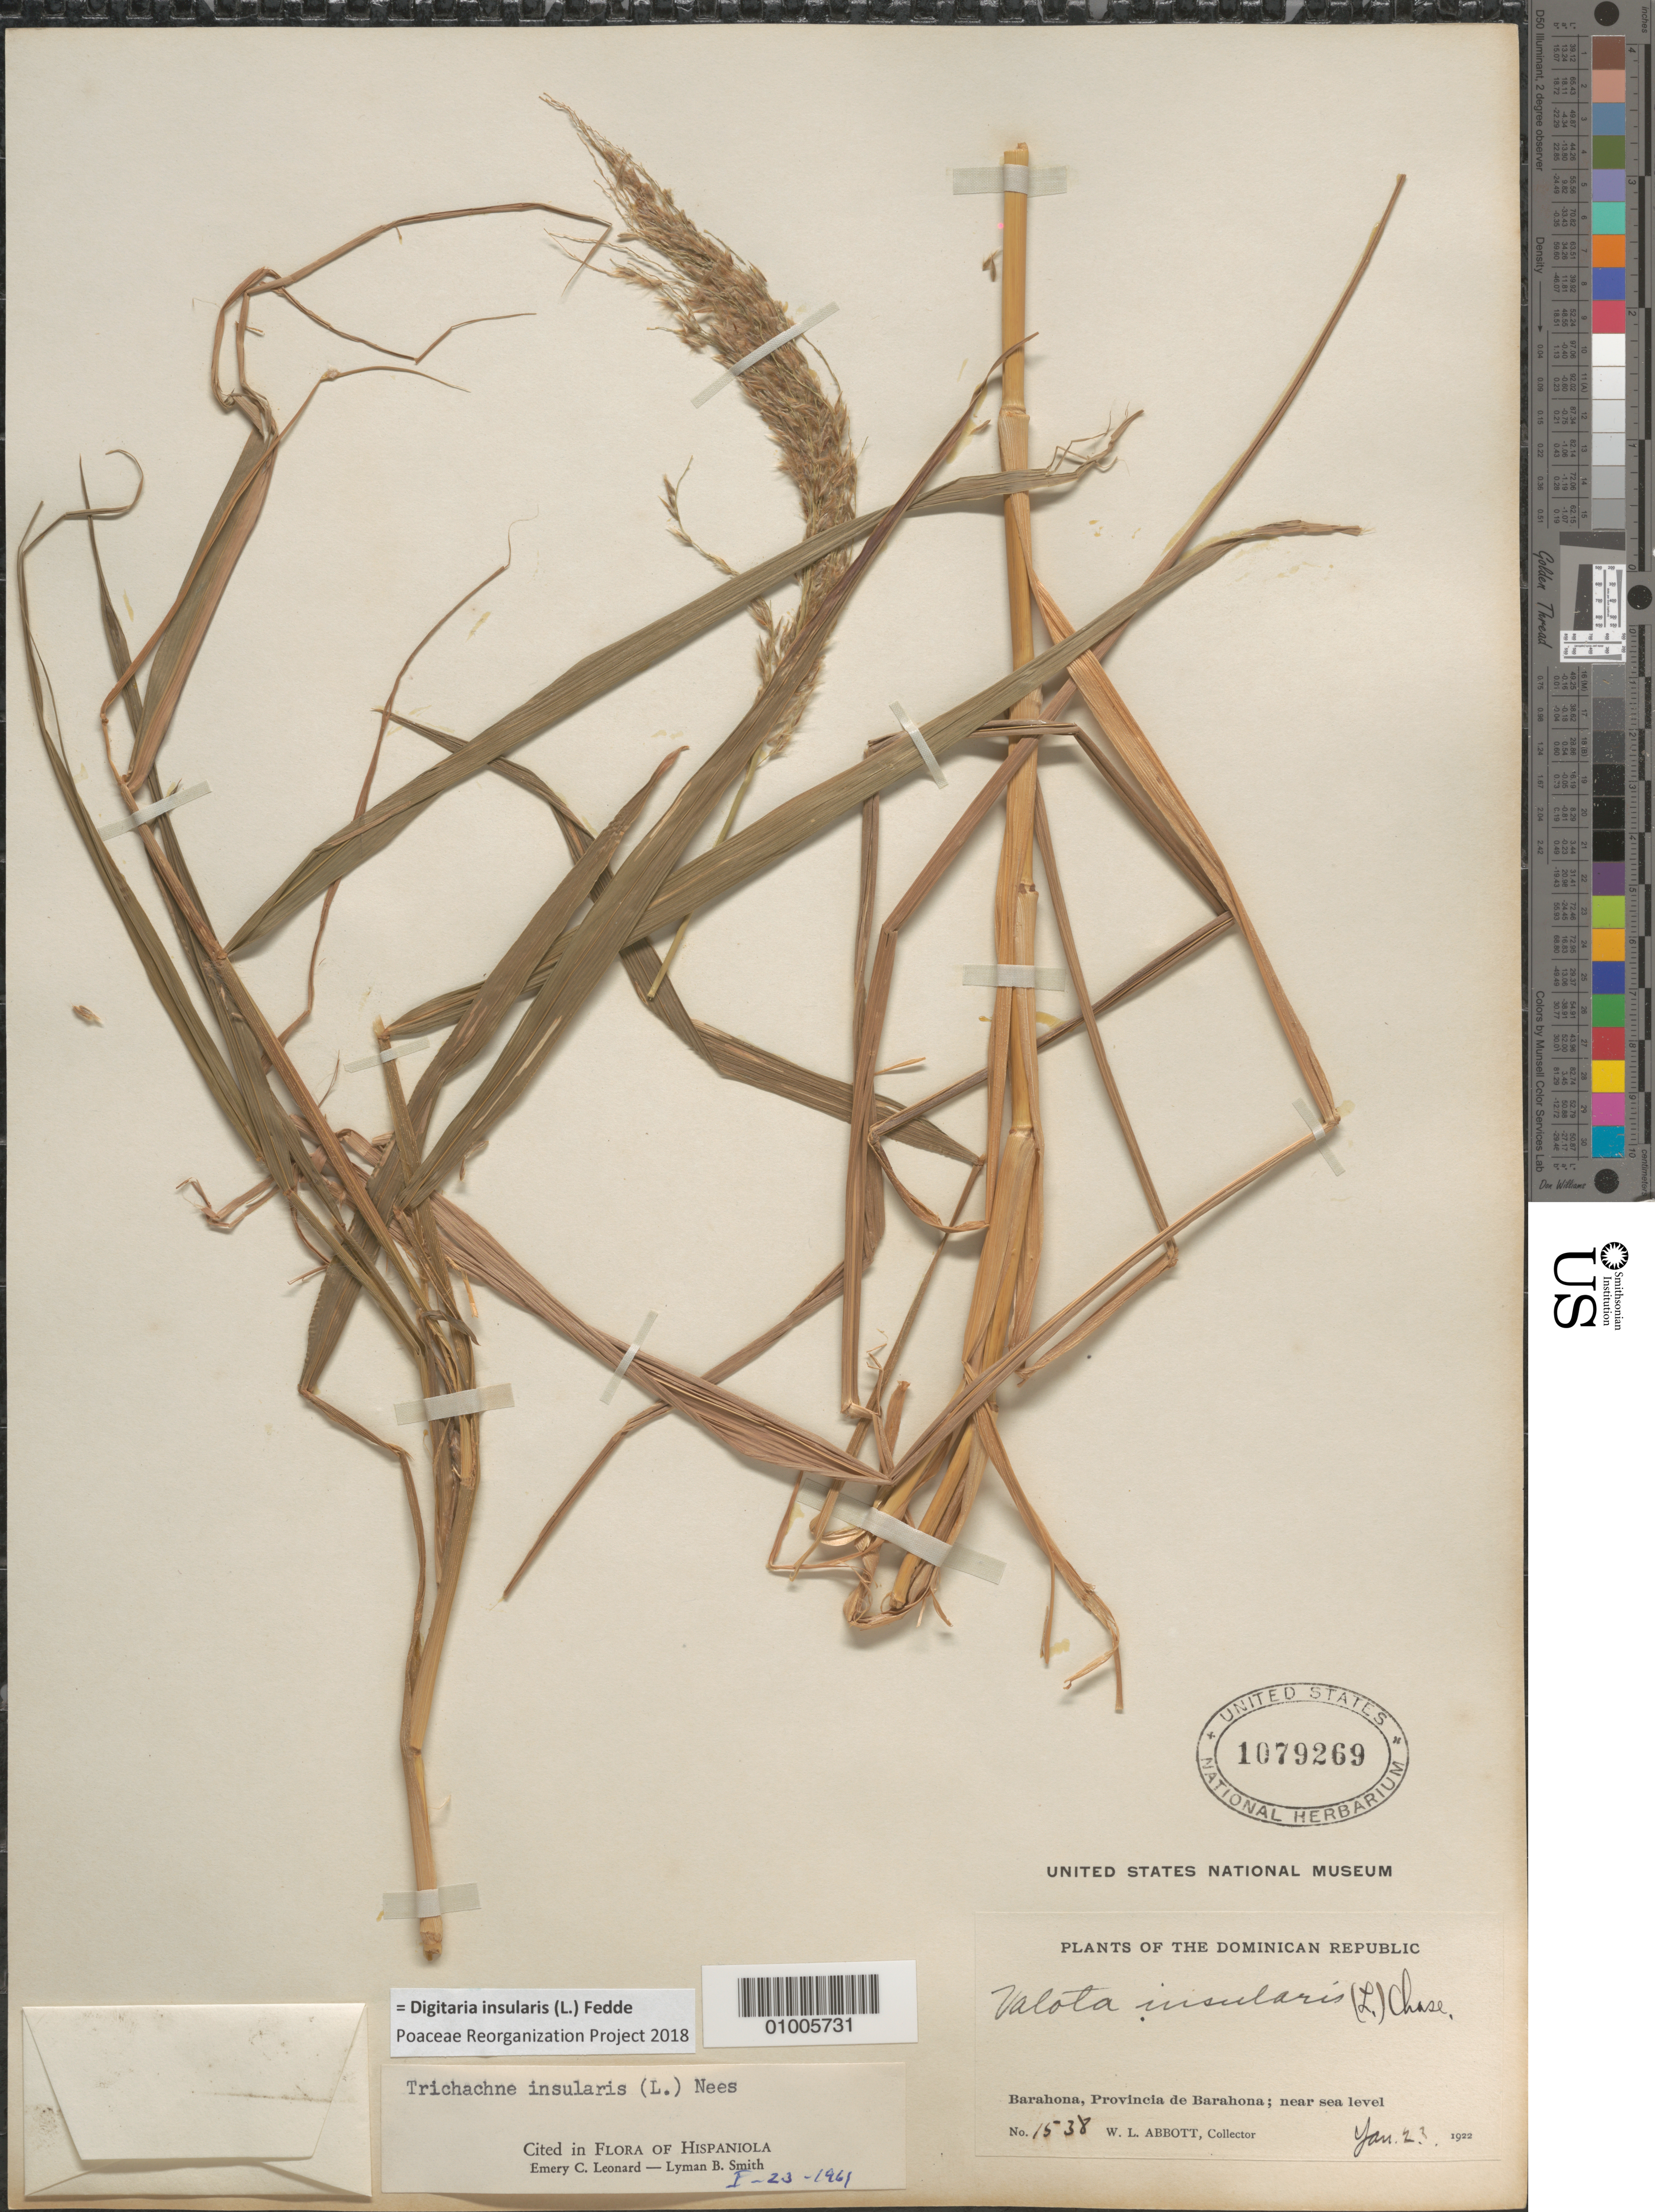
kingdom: Plantae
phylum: Tracheophyta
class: Liliopsida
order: Poales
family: Poaceae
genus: Digitaria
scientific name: Digitaria insularis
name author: (L.) Mez ex Ekman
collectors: W. L. Abbott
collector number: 1538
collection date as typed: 23 Jan 1922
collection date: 1922-01-23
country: Dominican Republic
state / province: Barahona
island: Hispaniola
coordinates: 0 N, 0 E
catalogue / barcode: US 1079269